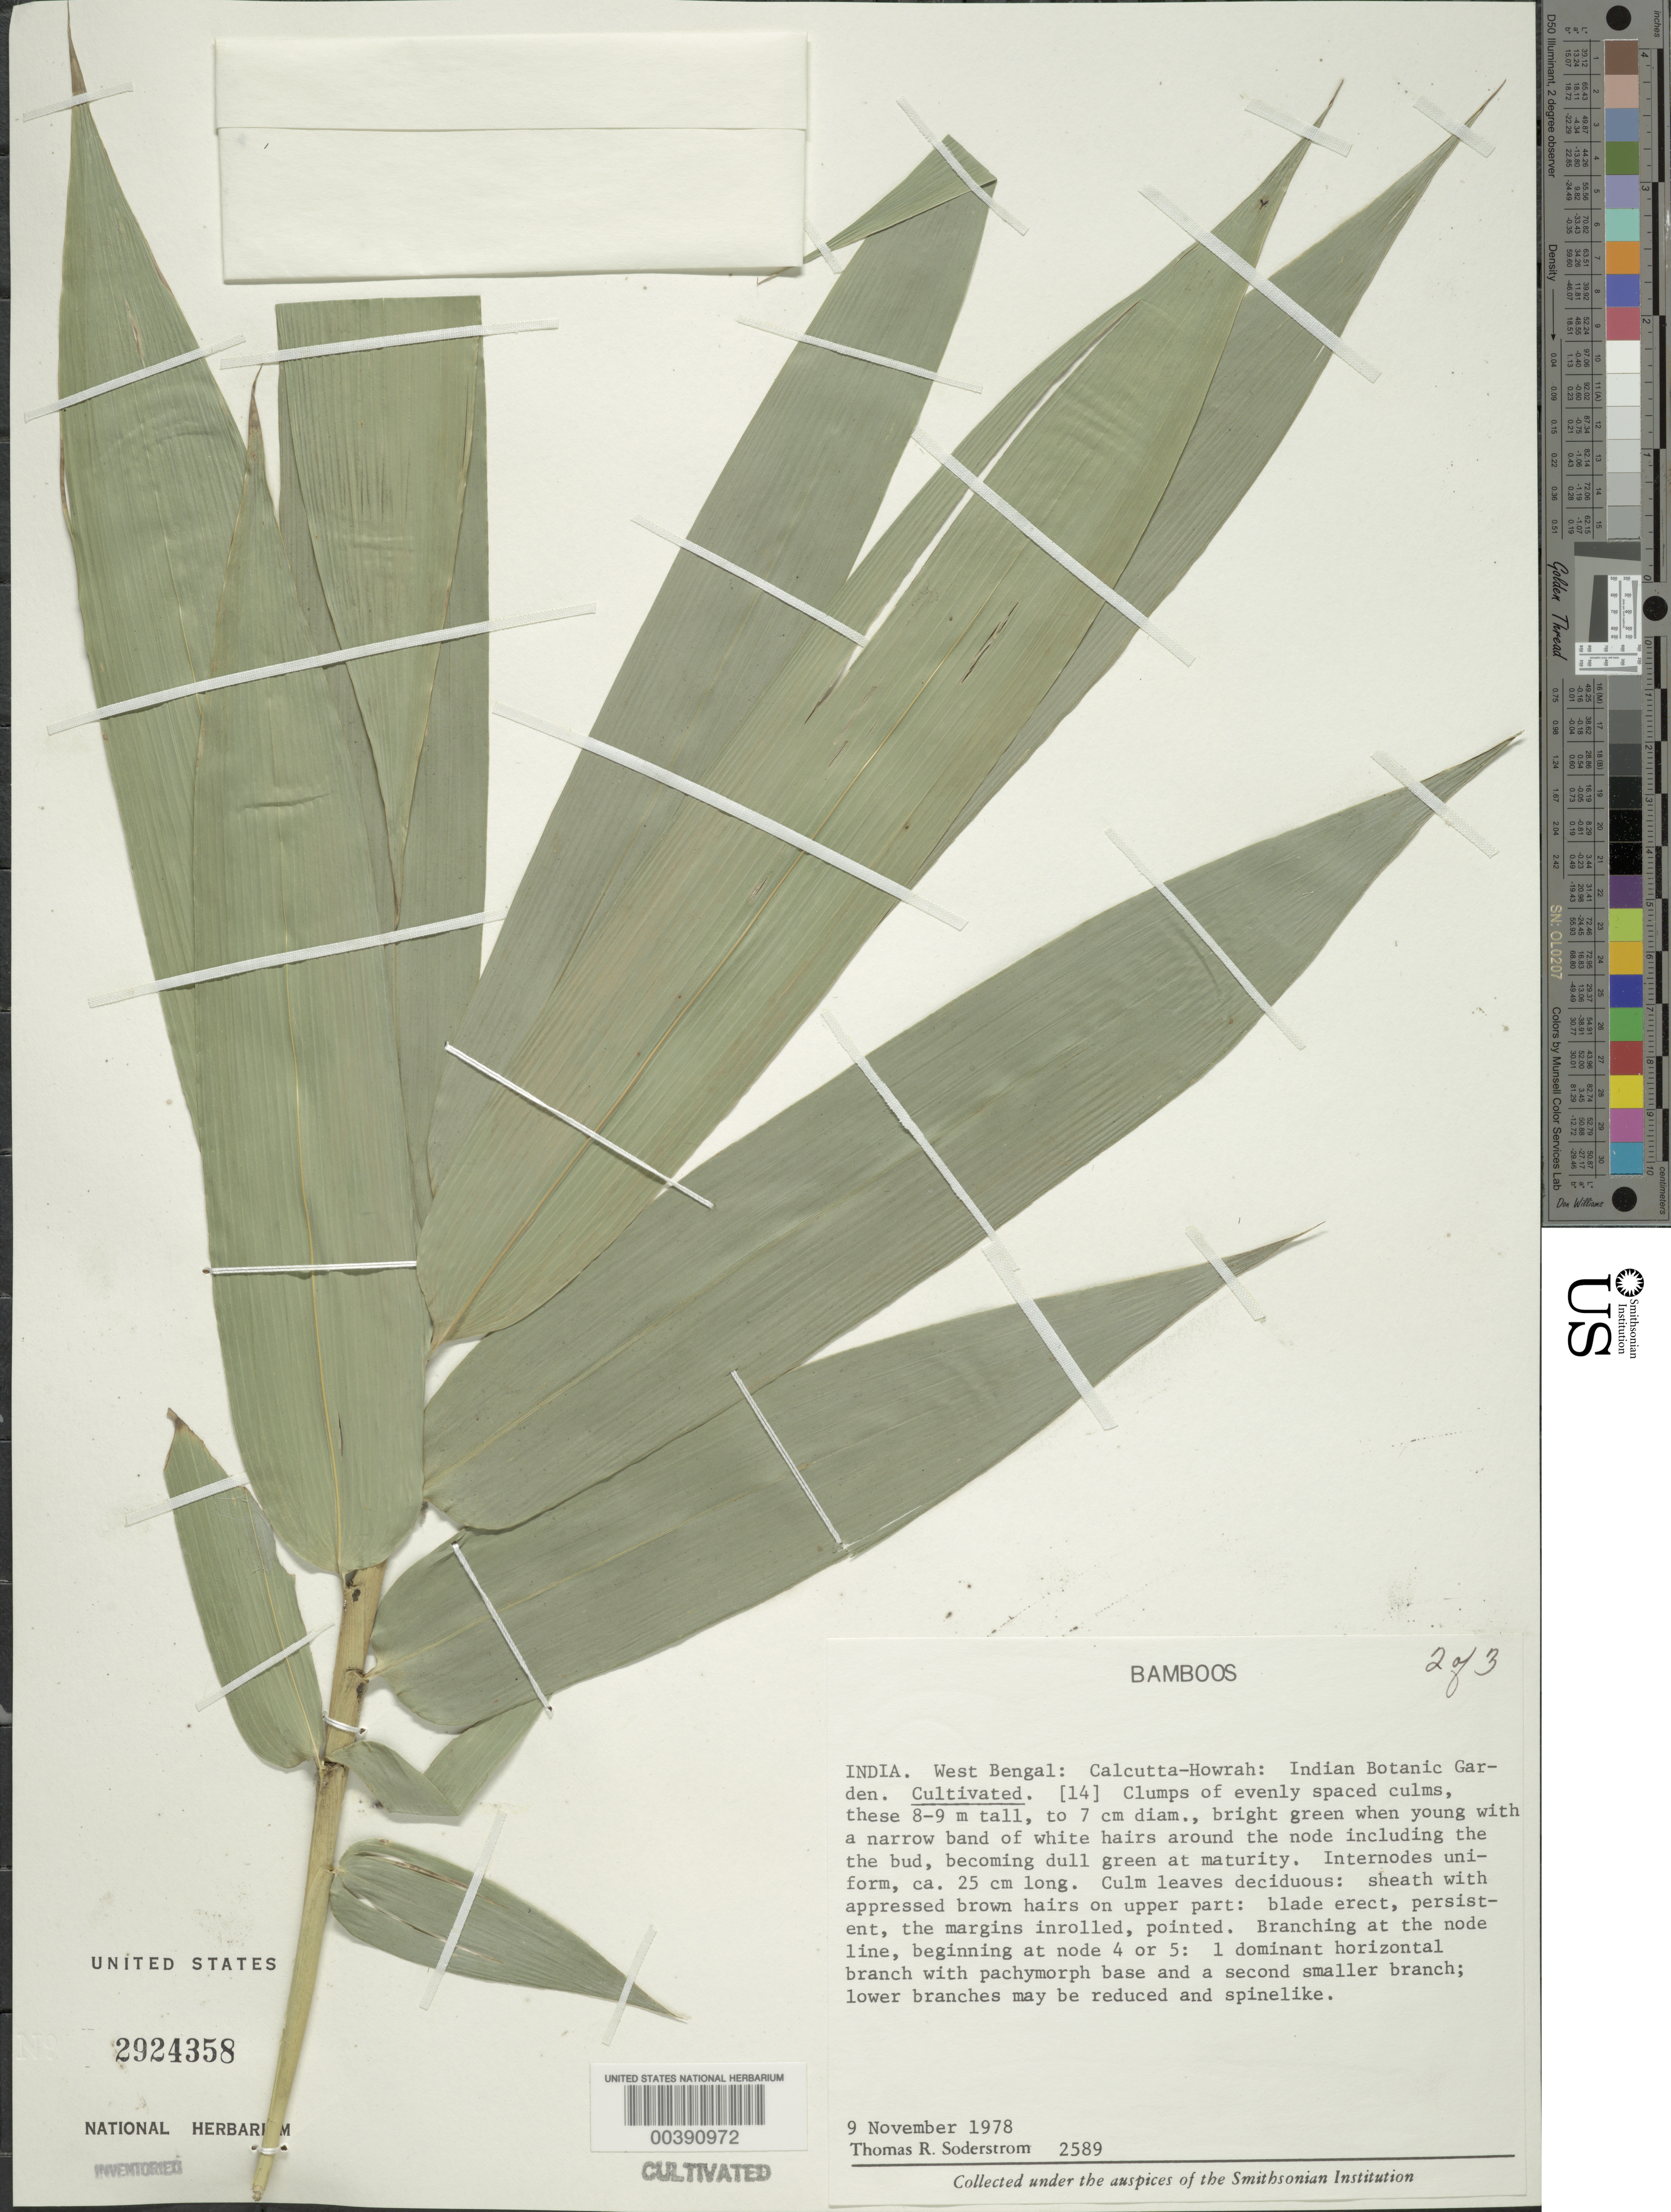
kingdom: Plantae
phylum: Tracheophyta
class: Liliopsida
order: Poales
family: Poaceae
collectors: T. R. Soderstrom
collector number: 2589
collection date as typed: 09 Nov 1978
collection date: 1978-11-09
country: India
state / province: West Bengal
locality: Calcutta-Howrah, Indian Botanic Garden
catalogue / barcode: US 2924358